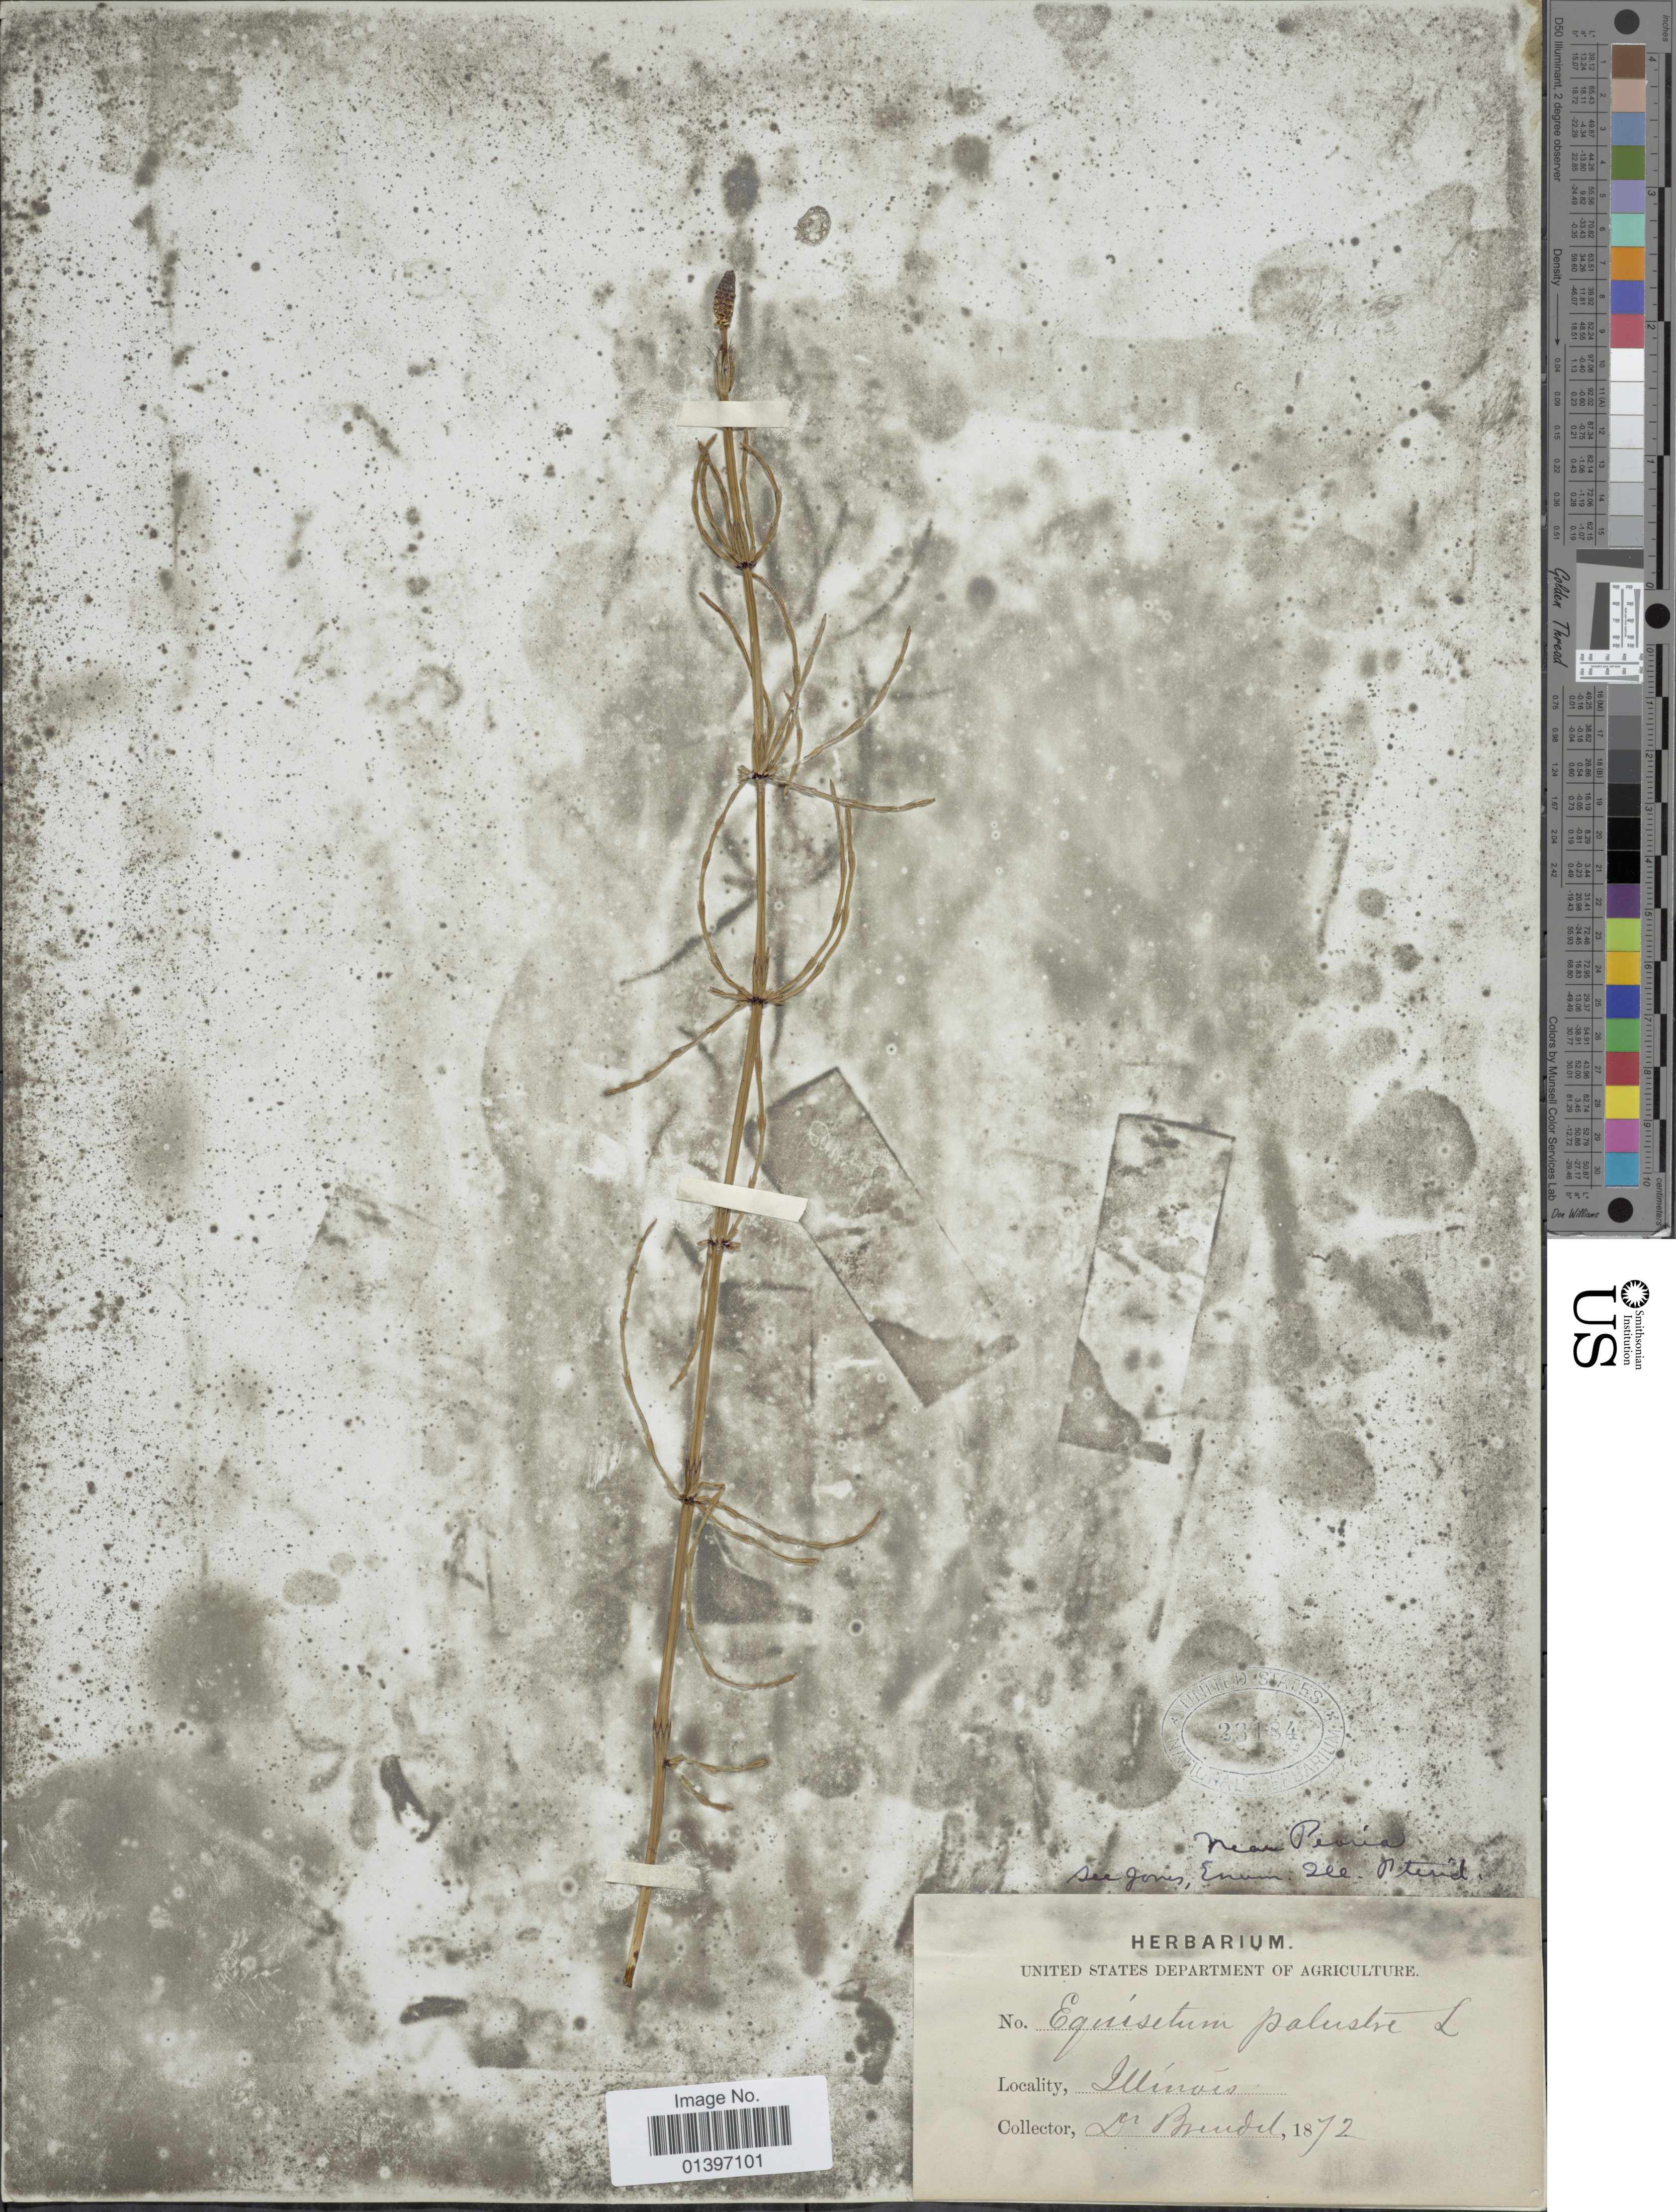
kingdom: Plantae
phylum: Tracheophyta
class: Polypodiopsida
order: Equisetales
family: Equisetaceae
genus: Equisetum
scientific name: Equisetum palustre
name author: L.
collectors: F. Brendel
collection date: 1872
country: United States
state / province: Illinois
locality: Near Peoria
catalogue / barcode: US 23184